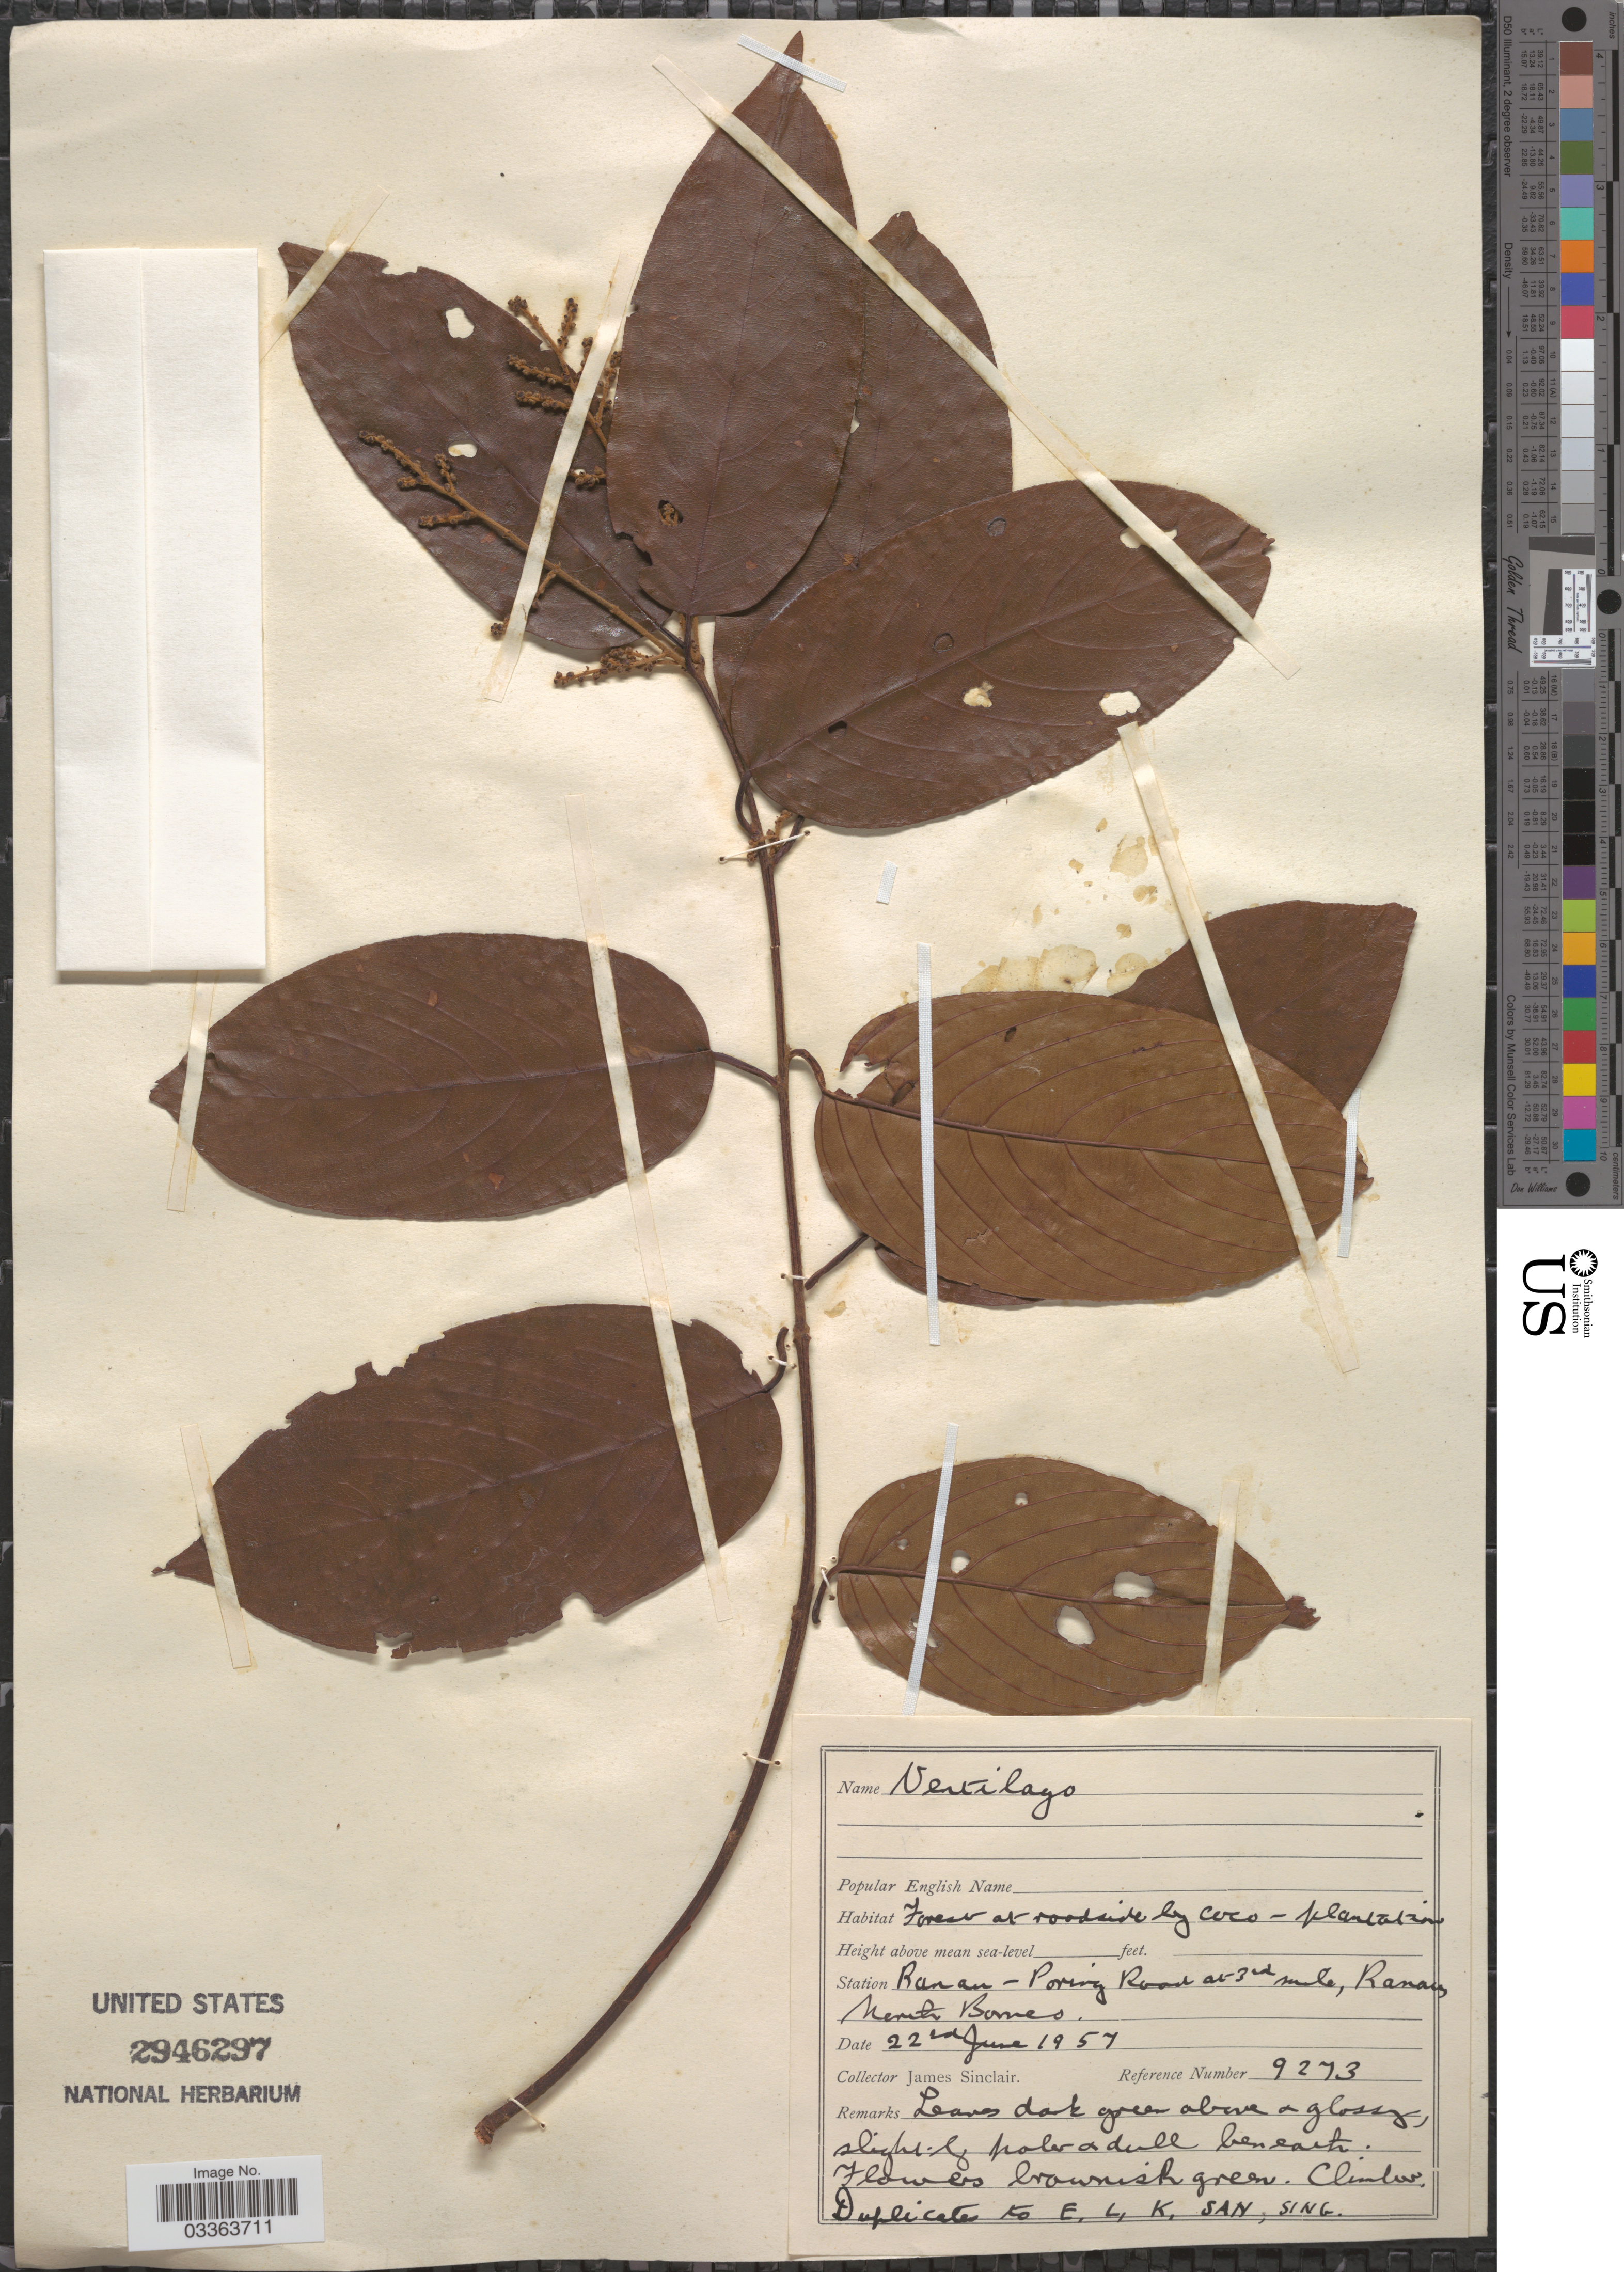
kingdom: Plantae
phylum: Tracheophyta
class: Magnoliopsida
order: Rosales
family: Rhamnaceae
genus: Ventilago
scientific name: Ventilago sp.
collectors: J. Sinclair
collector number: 9273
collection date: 1957-06-22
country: Malaysia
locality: Station Ranau - Poring Road at 3rd mile, Ranau, North Borneo.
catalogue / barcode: US 2946297